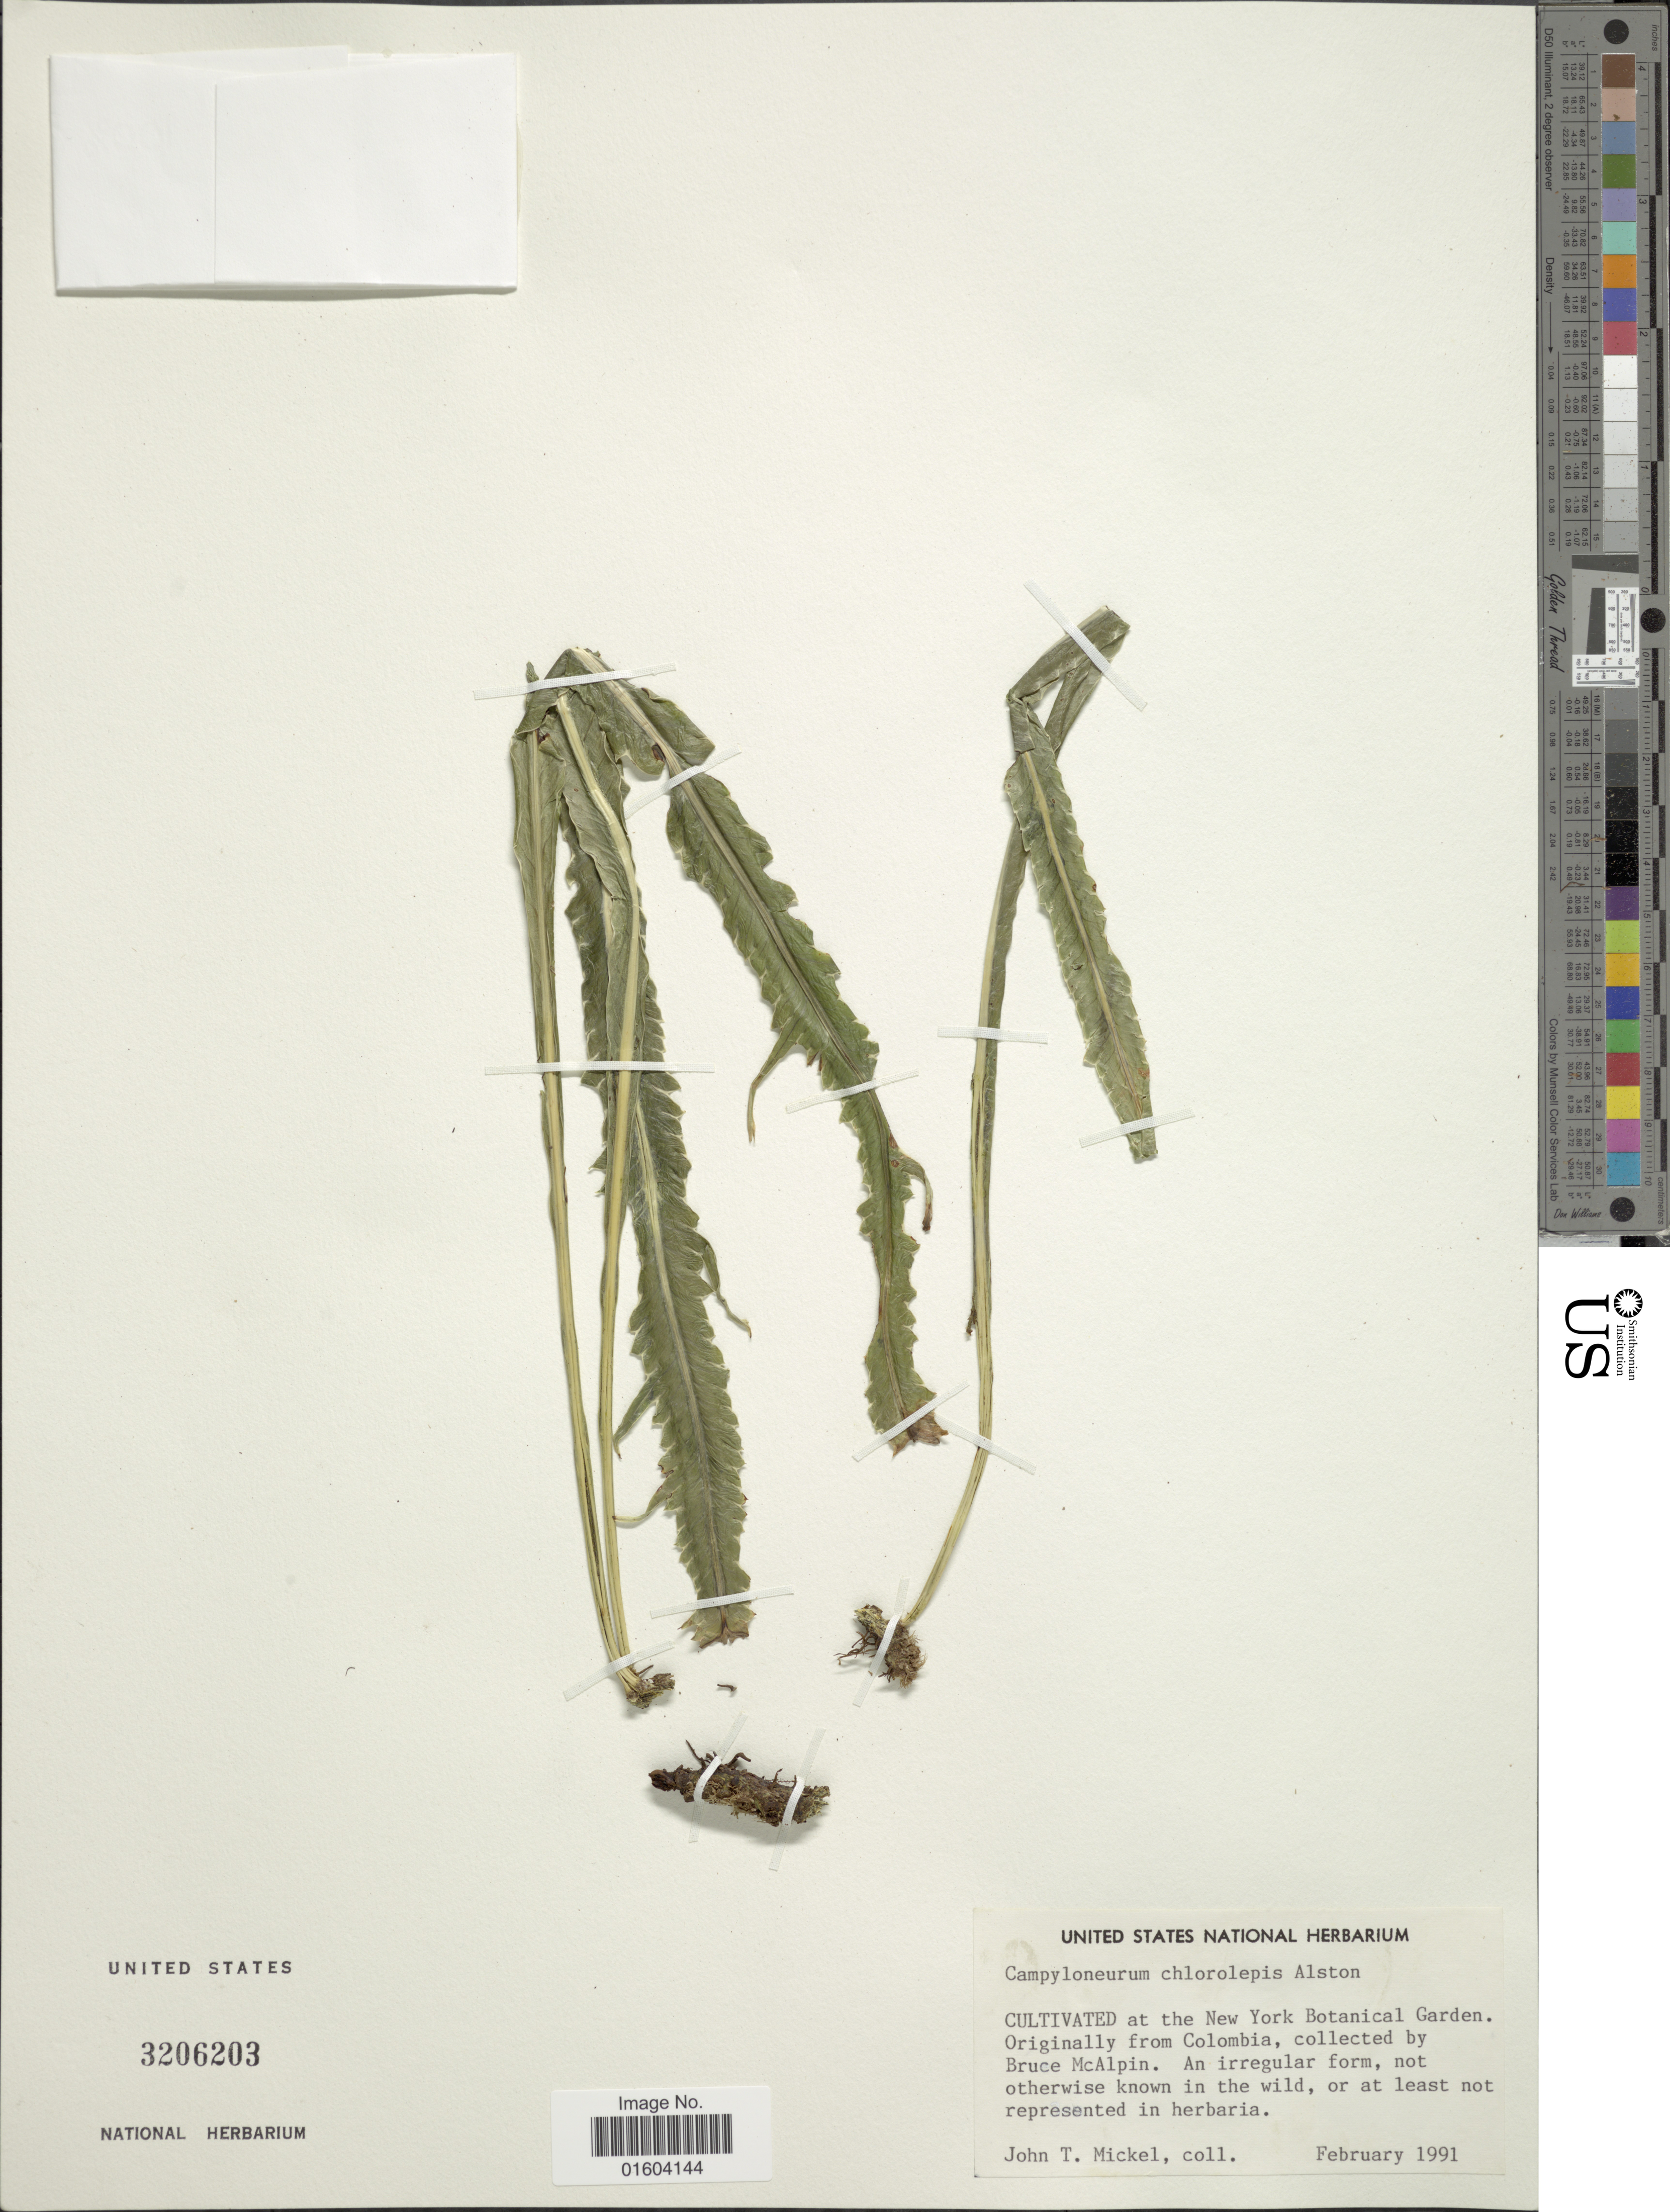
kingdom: Plantae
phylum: Tracheophyta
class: Polypodiopsida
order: Polypodiales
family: Polypodiaceae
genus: Campyloneurum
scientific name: Campyloneurum chlorolepis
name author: Alston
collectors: J. T. Mickel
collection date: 1991-02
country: United States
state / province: New York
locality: At the New York Botanical Garden.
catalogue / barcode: US 3206203